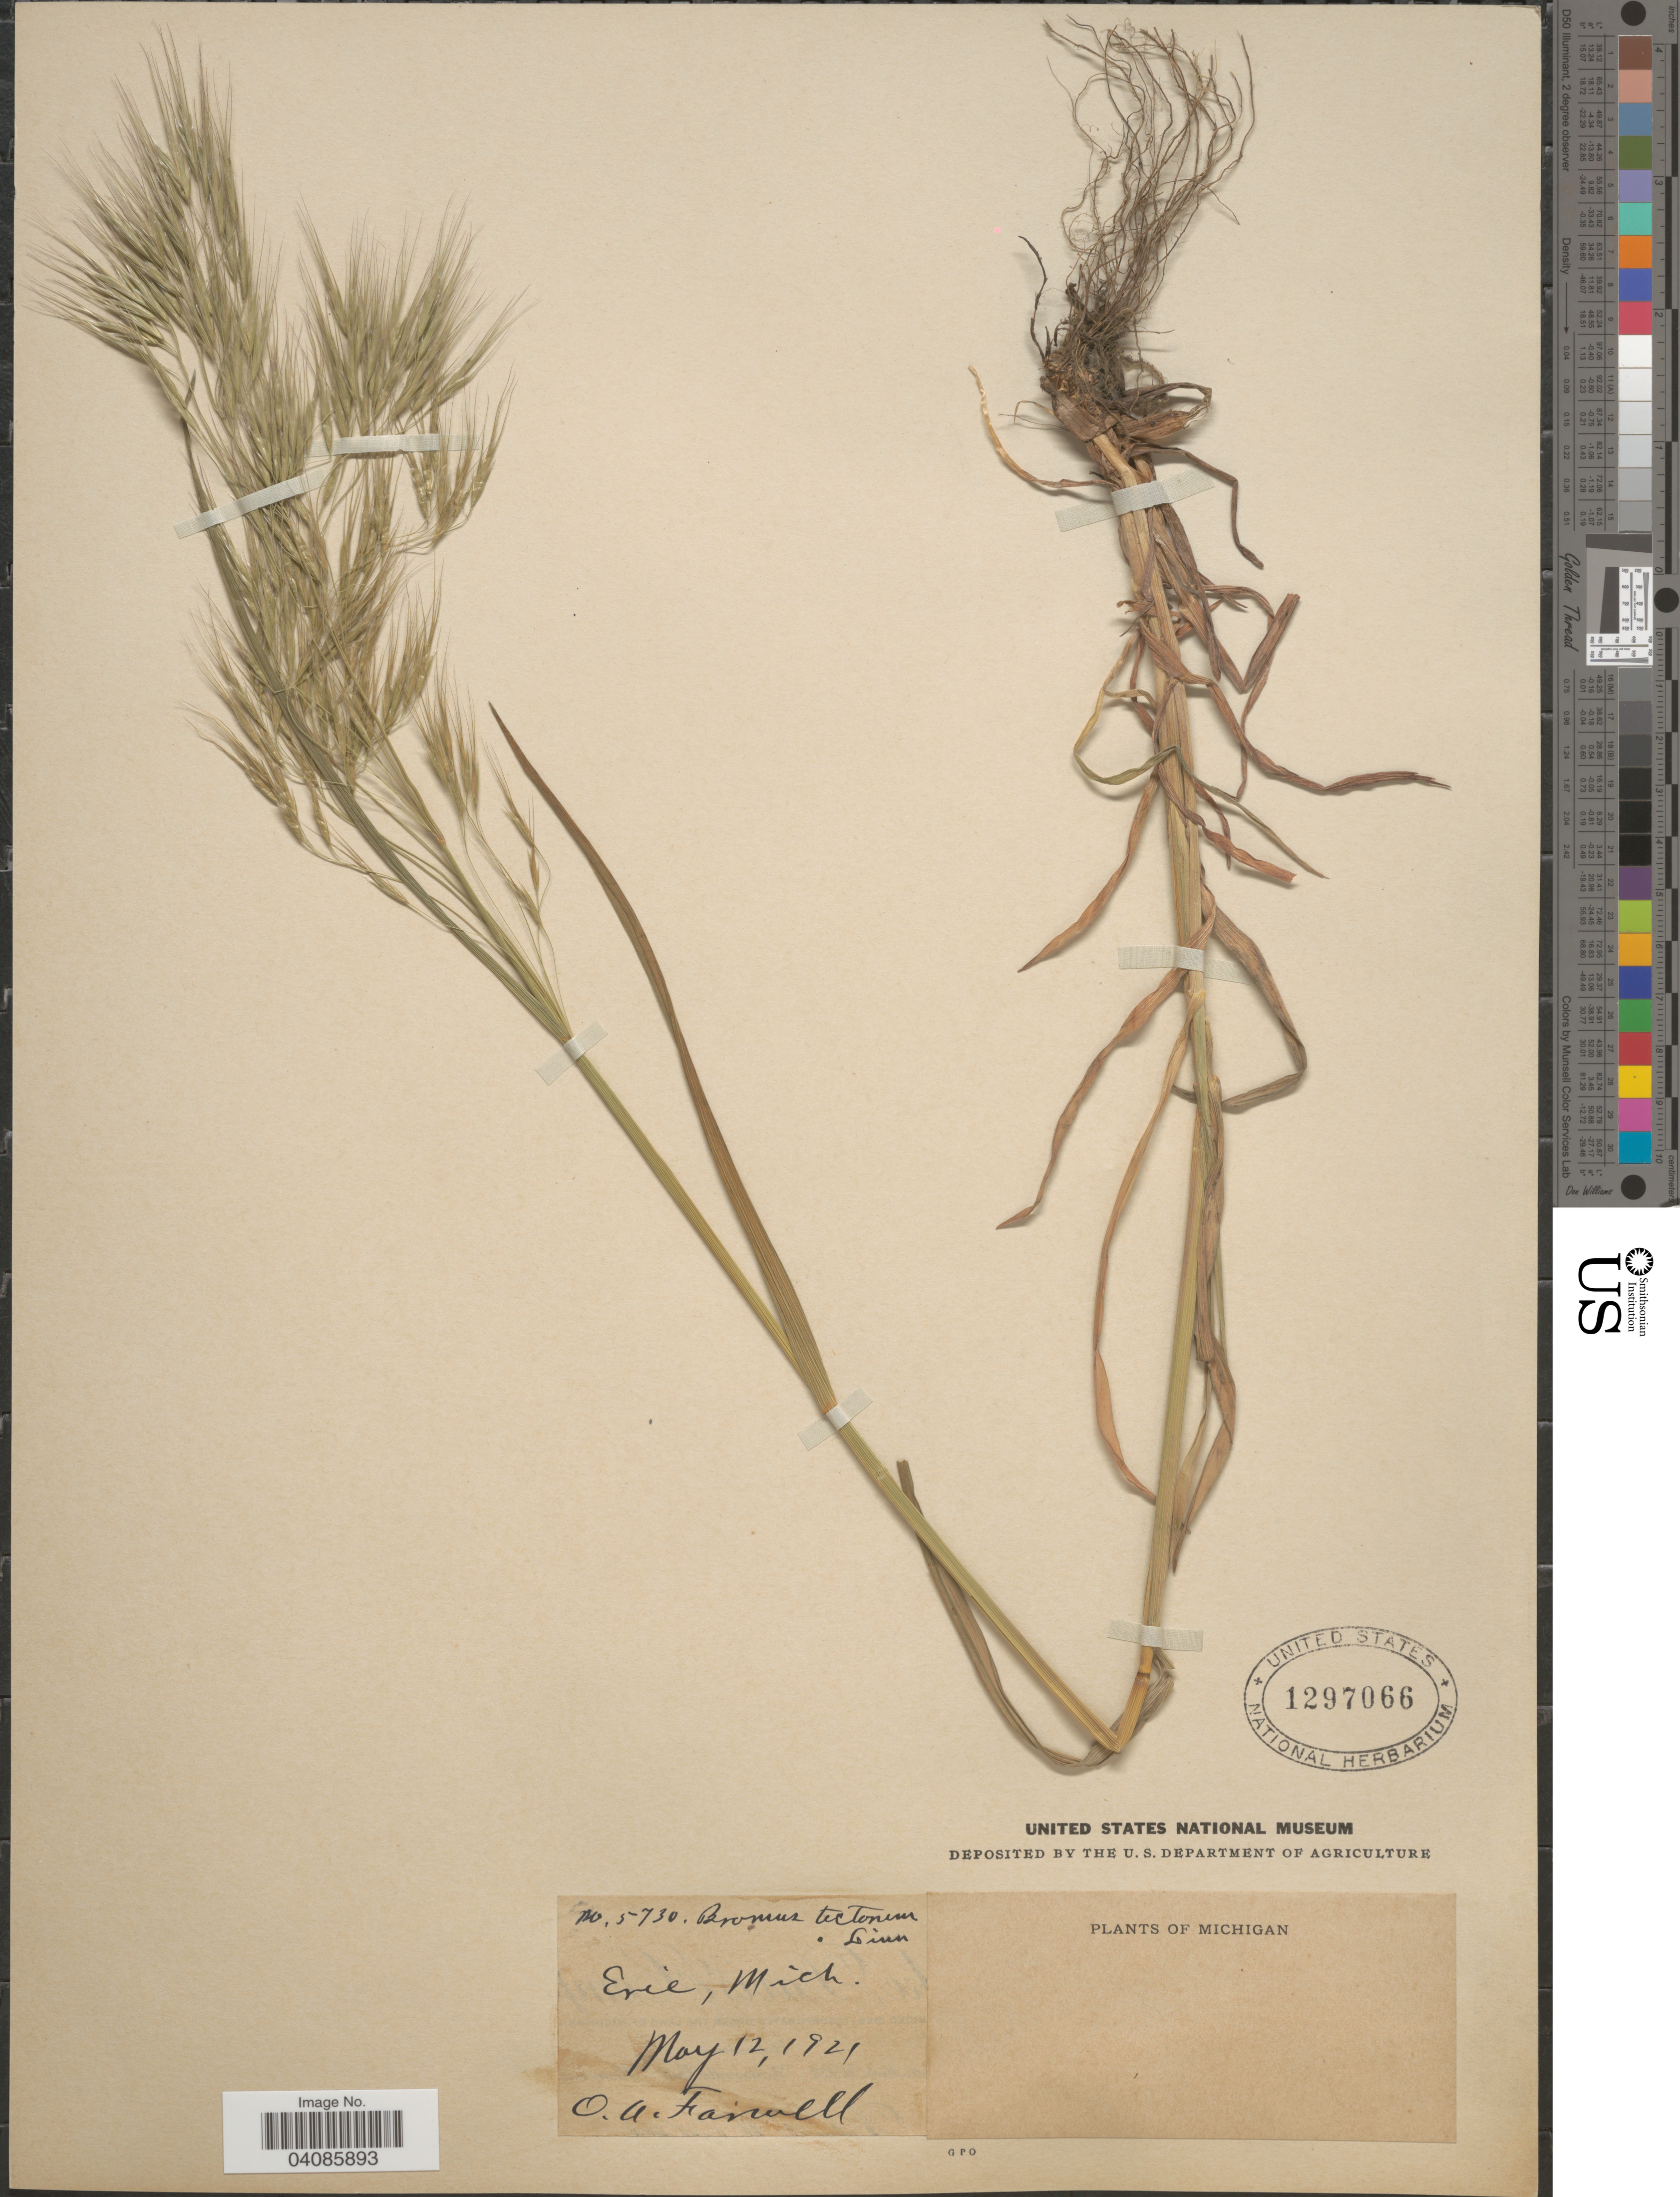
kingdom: Plantae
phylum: Tracheophyta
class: Liliopsida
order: Poales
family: Poaceae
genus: Bromus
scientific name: Bromus tectorum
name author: L.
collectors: O. Farwell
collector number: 5730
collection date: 1921-05-12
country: United States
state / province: Michigan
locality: Erie.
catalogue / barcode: US 1297066